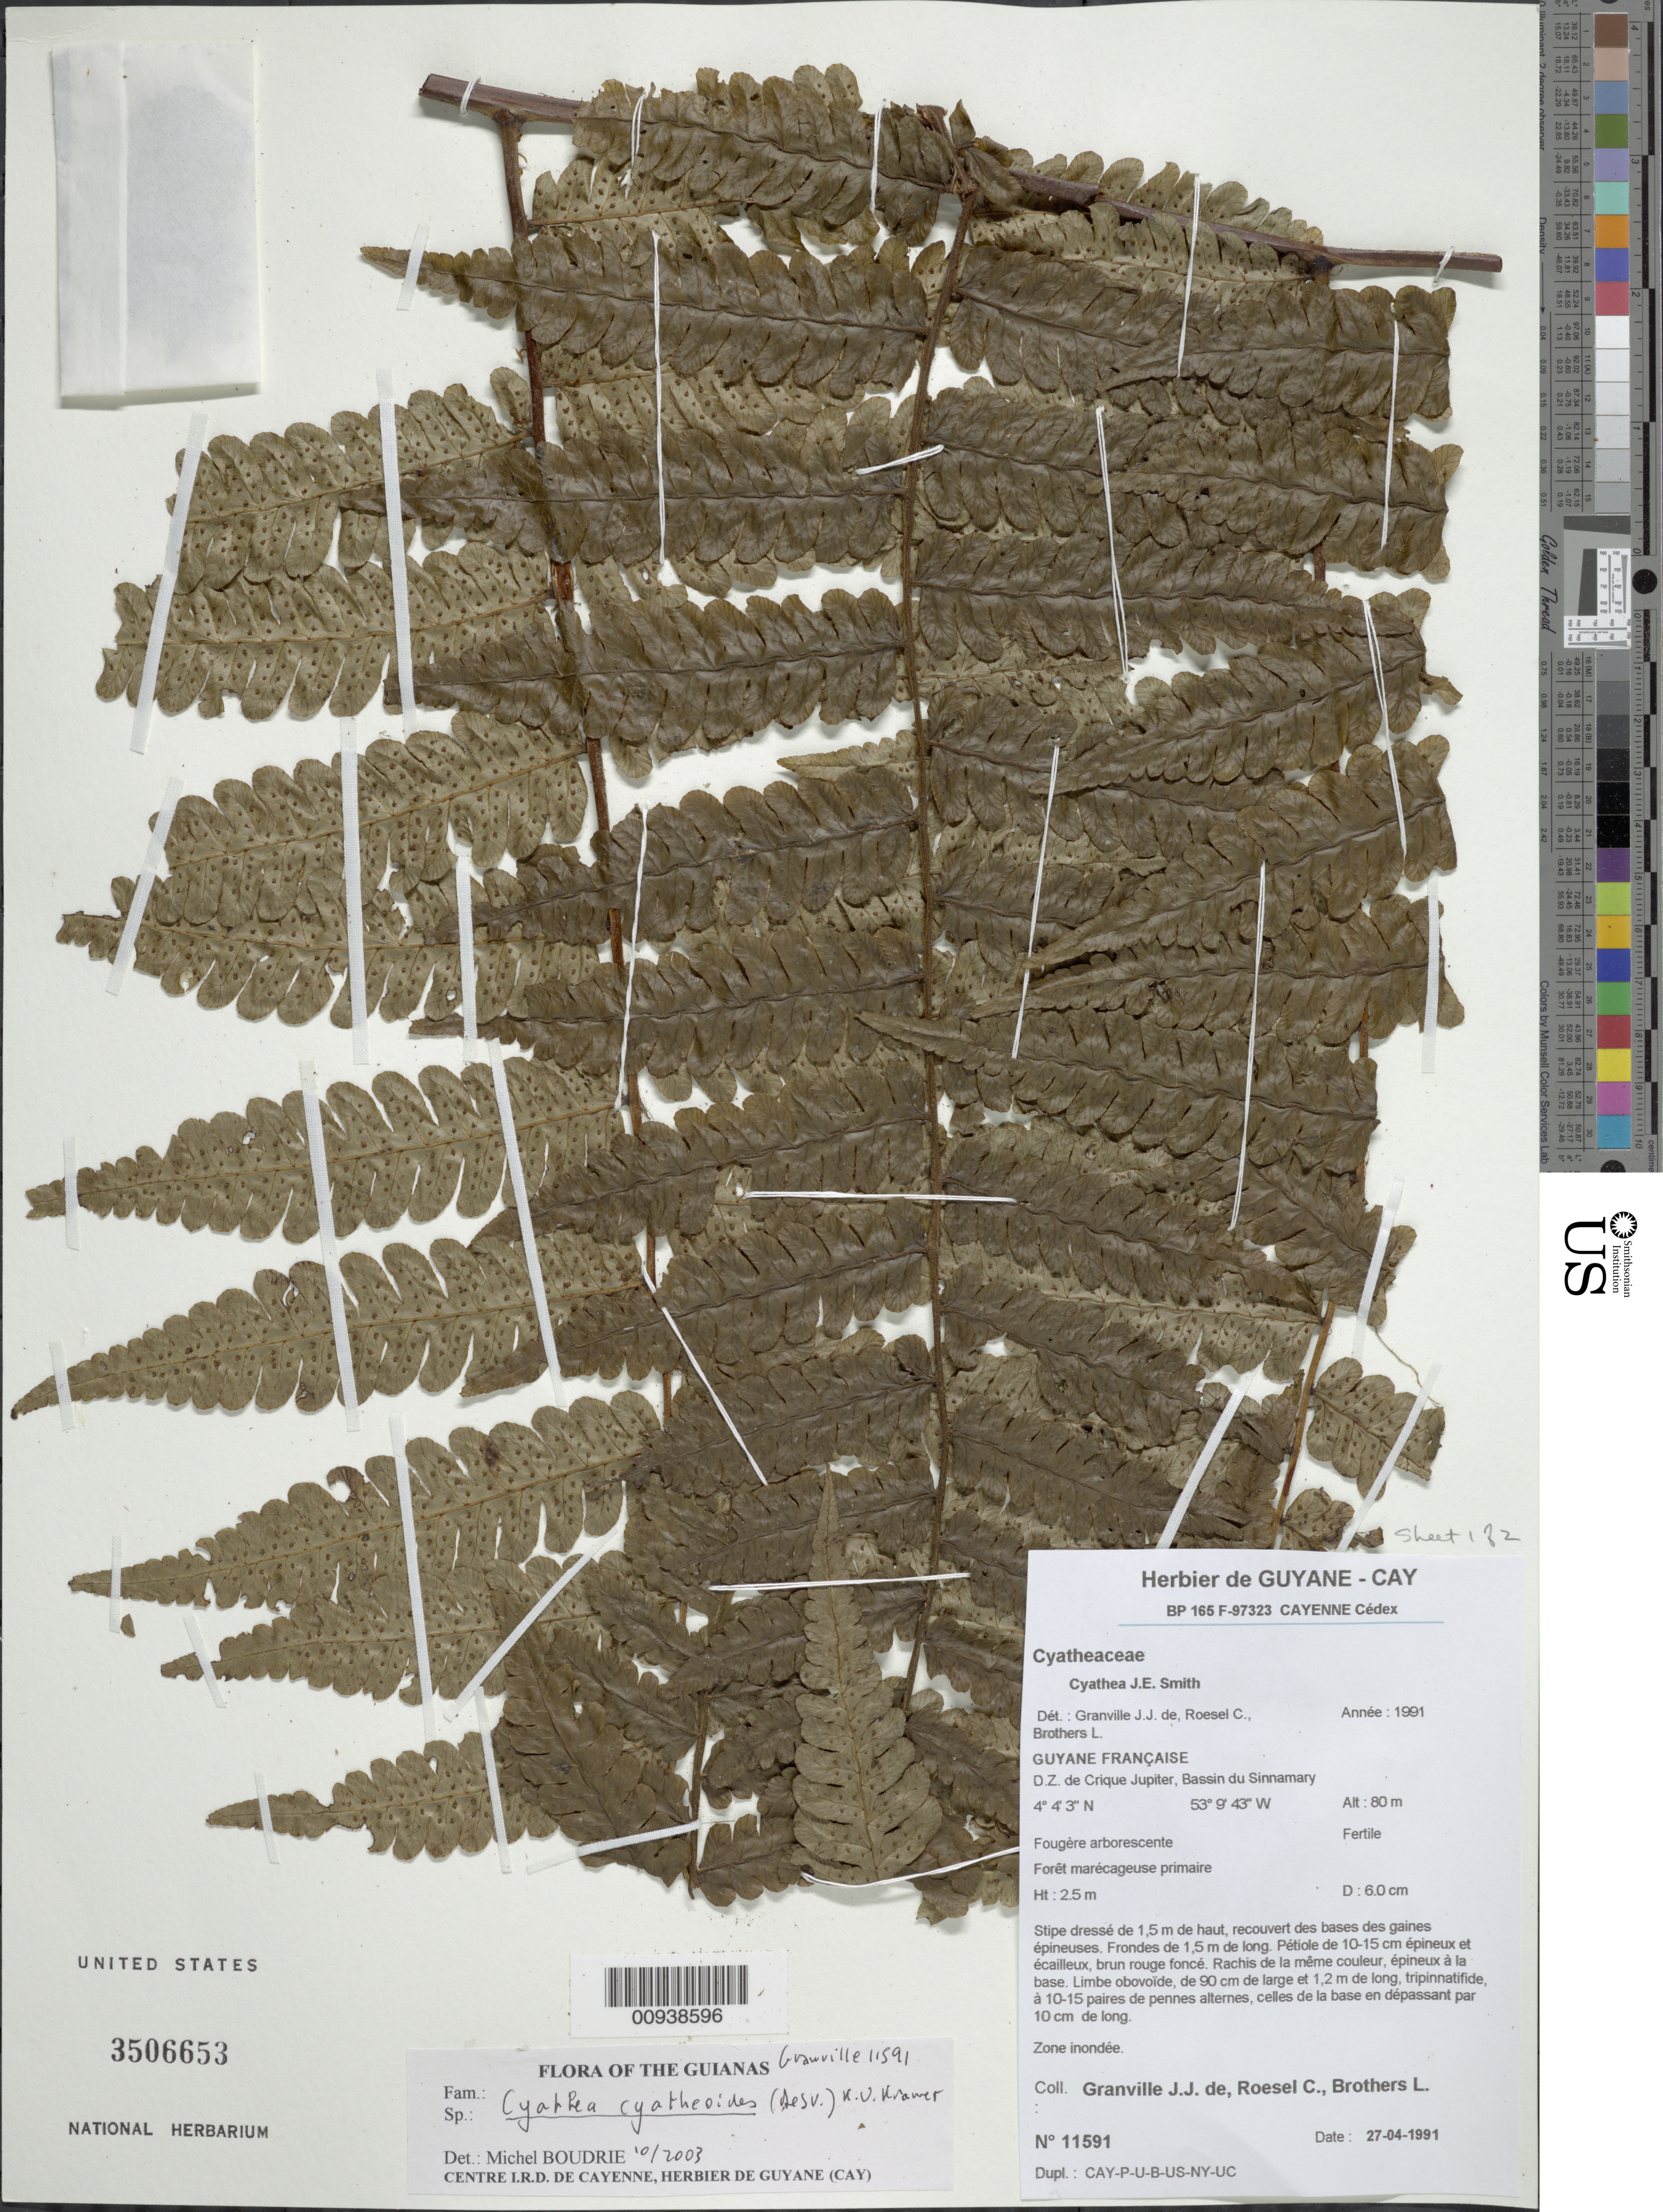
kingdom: Plantae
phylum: Tracheophyta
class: Polypodiopsida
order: Cyatheales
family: Cyatheaceae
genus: Cyathea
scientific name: Cyathea cyatheoides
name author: (Desv.) K.U. Kramer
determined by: Boudrie, M.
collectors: J.-J. de Granville, C. S. Roesel & L. Brothers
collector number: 11591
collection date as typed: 27-Apr-91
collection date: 1991-04-27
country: French Guiana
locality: D.Z. de Crique Jupiter, Bassin du Sinnamary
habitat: Forêt macrécageuse primaire; zone inondée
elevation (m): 80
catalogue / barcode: US 3506653